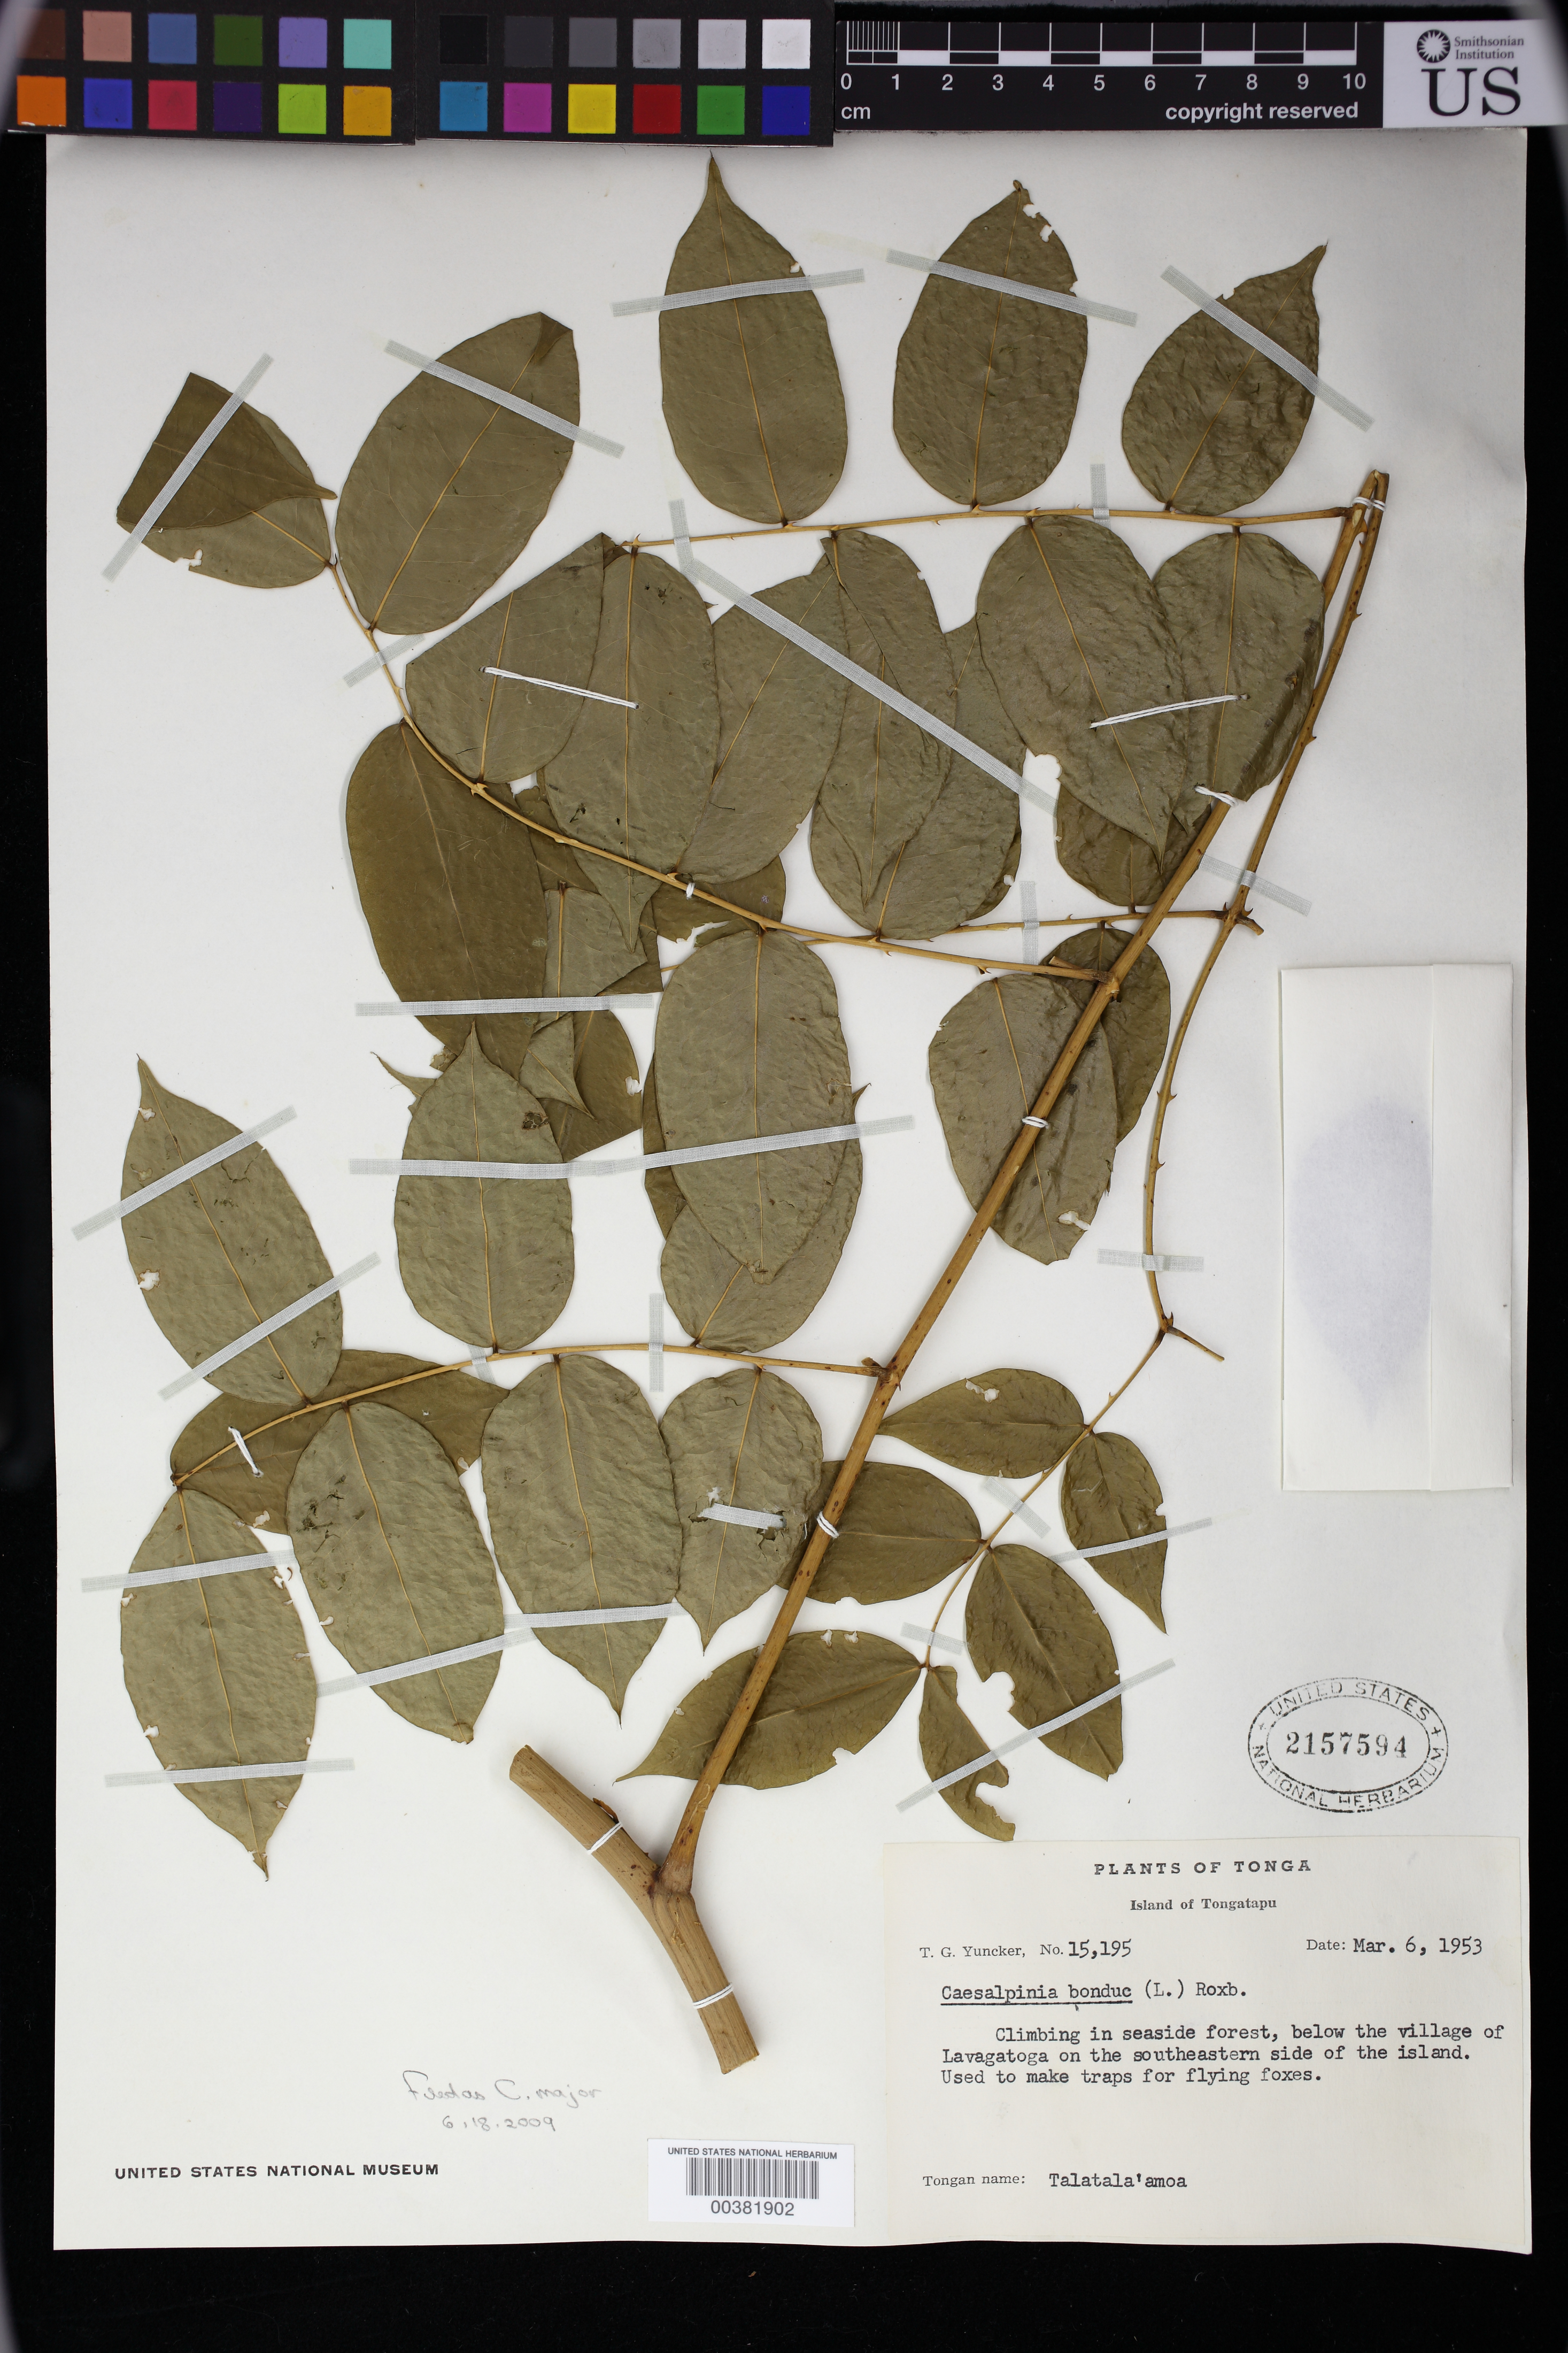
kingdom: Plantae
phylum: Tracheophyta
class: Magnoliopsida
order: Fabales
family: Fabaceae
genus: Guilandina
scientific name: Guilandina major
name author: (Medik.) Small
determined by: Wagner, W. L., (BOT), Smithsonian Institution - National Museum of Natural History (UNITED STATES)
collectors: T. G. Yuncker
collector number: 15195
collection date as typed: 06 Mar 1953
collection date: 1953-03-06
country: Tonga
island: Tongatapu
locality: Below the village of lavagatoga on the southeastern side of the island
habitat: Seaside forest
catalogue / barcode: US 2157594